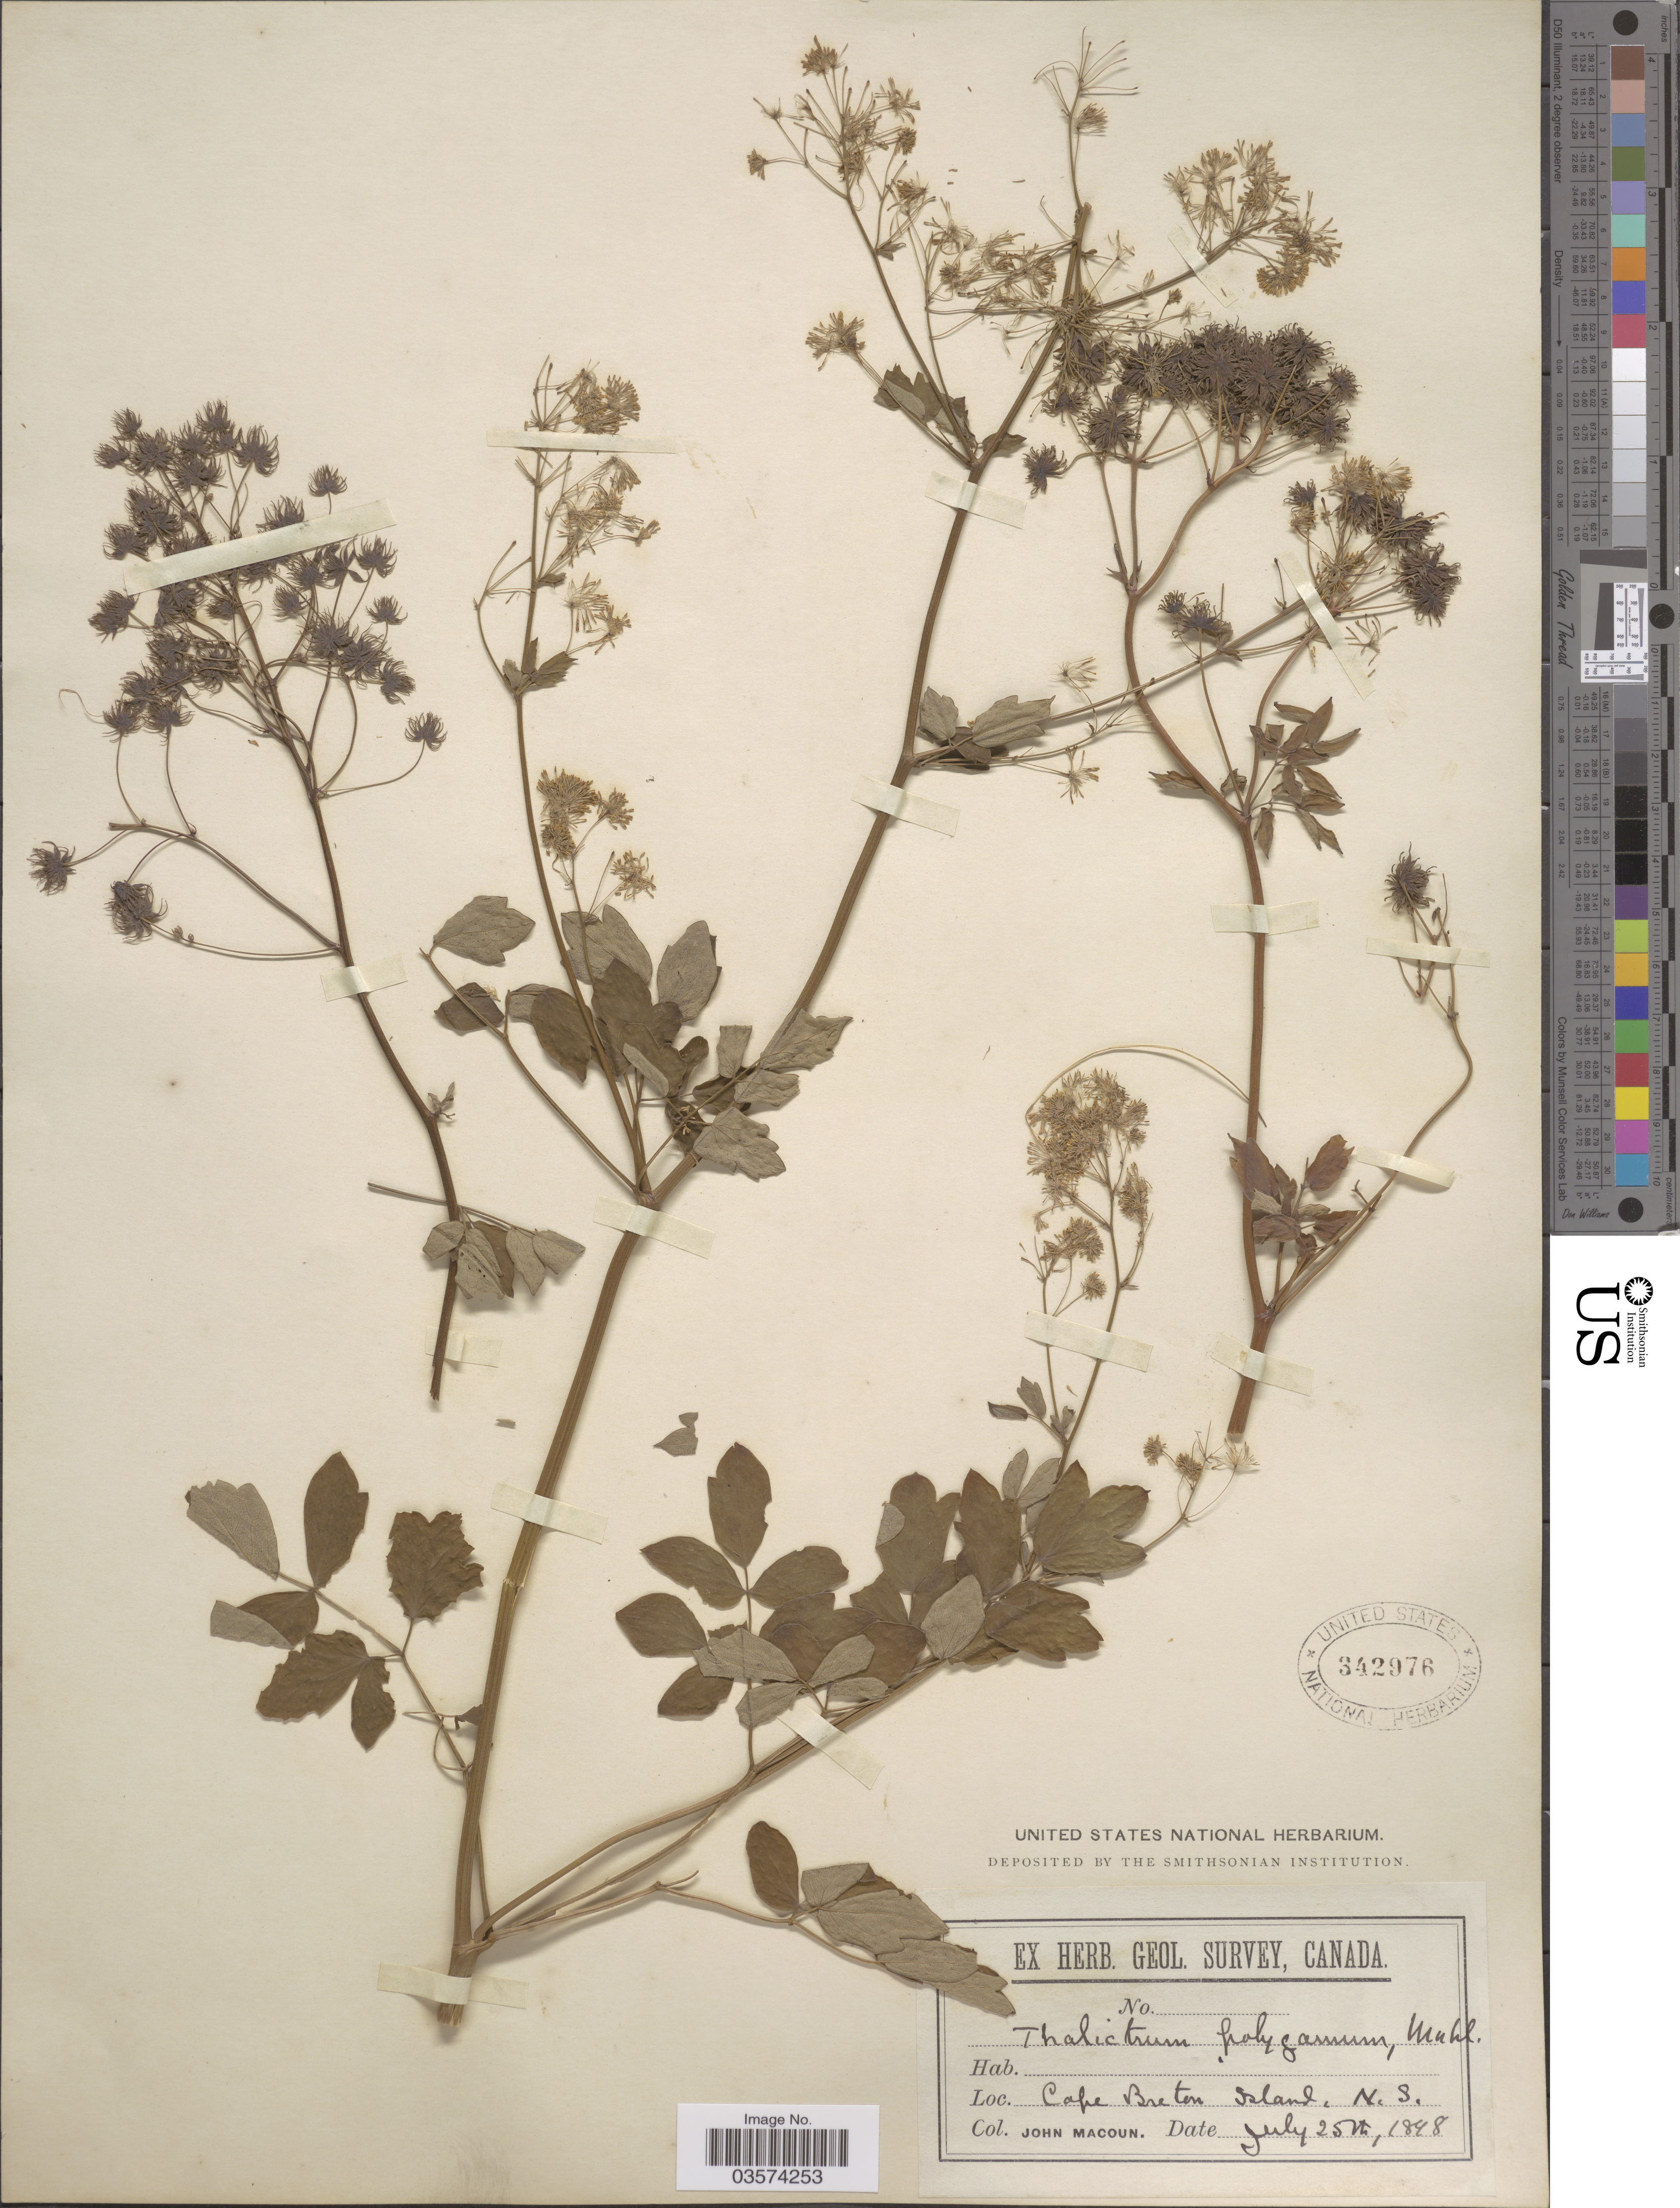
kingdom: Plantae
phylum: Tracheophyta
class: Magnoliopsida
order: Ranunculales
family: Ranunculaceae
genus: Thalictrum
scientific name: Thalictrum pubescens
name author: Pursh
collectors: J. Macoun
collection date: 1898-07-25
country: Canada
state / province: Nova Scotia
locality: Cape Breton Island.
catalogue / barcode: US 342976